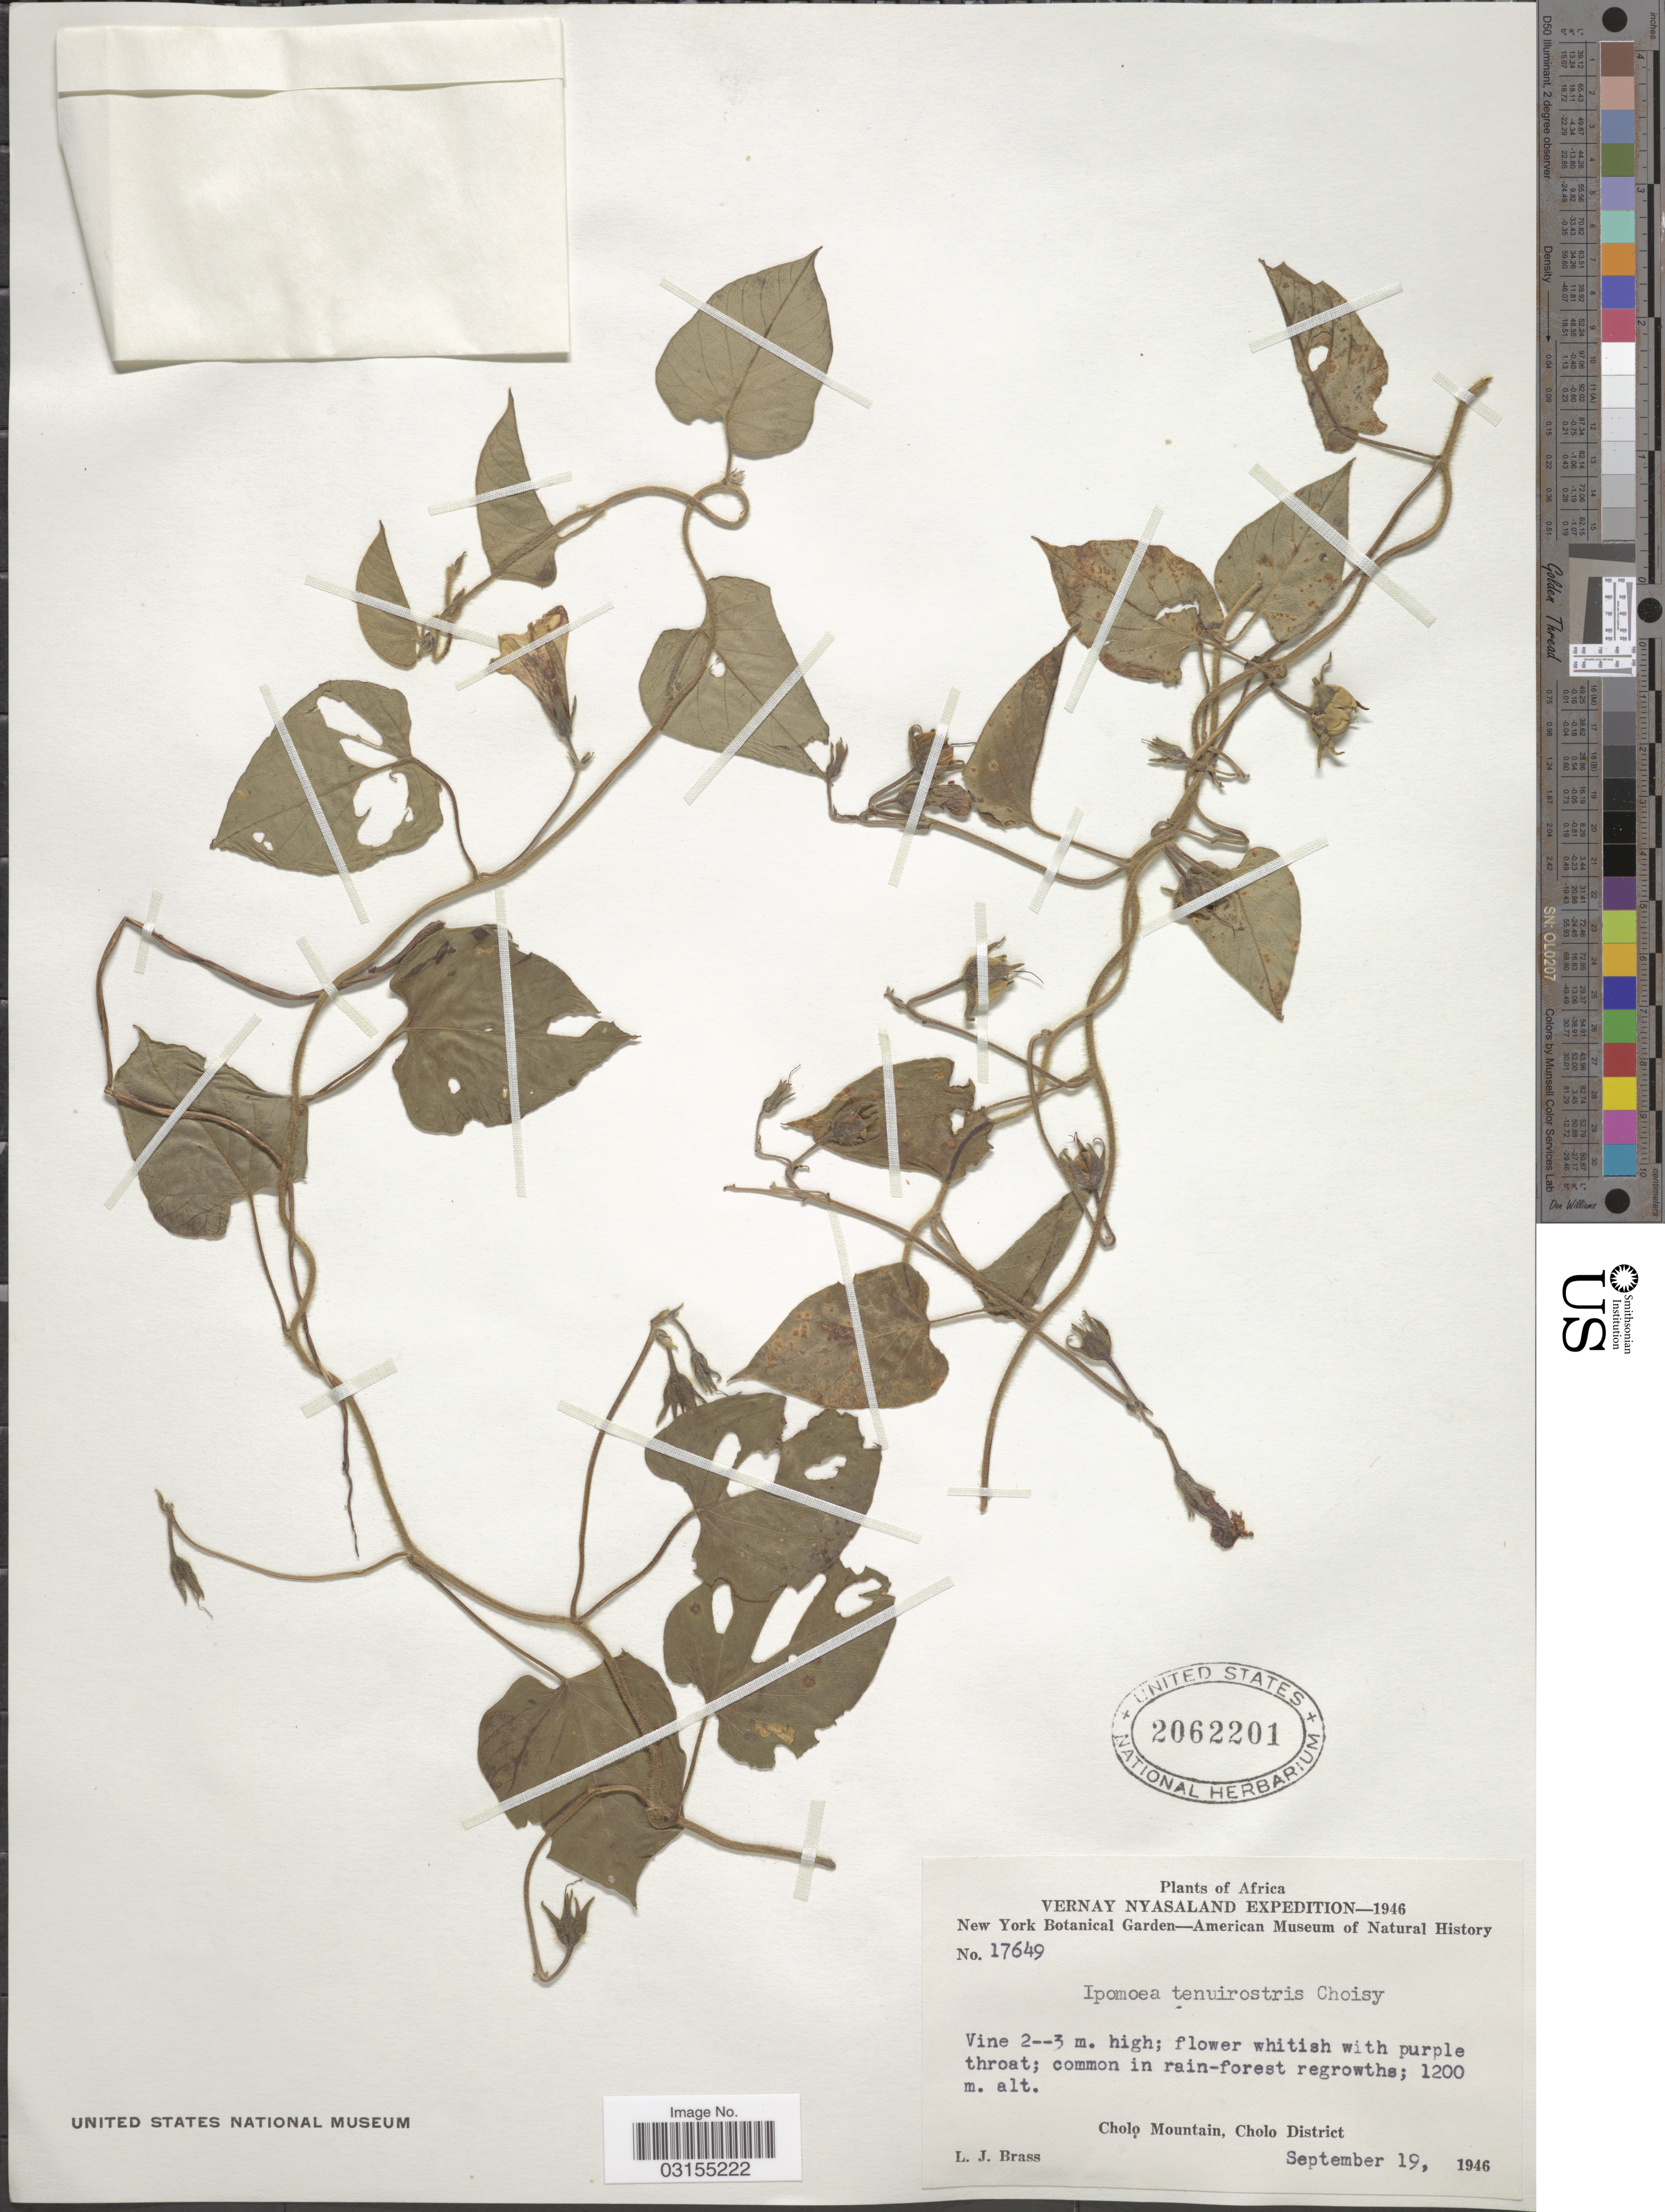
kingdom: Plantae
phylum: Tracheophyta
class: Magnoliopsida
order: Solanales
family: Convolvulaceae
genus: Ipomoea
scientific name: Ipomoea tenuirostris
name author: Choisy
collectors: L. J. Brass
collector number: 17649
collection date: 1946-09-19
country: Malawi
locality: Vernay Nyasaland. Cholo Mountain, Cholo District.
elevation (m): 1200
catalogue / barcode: US 2062201